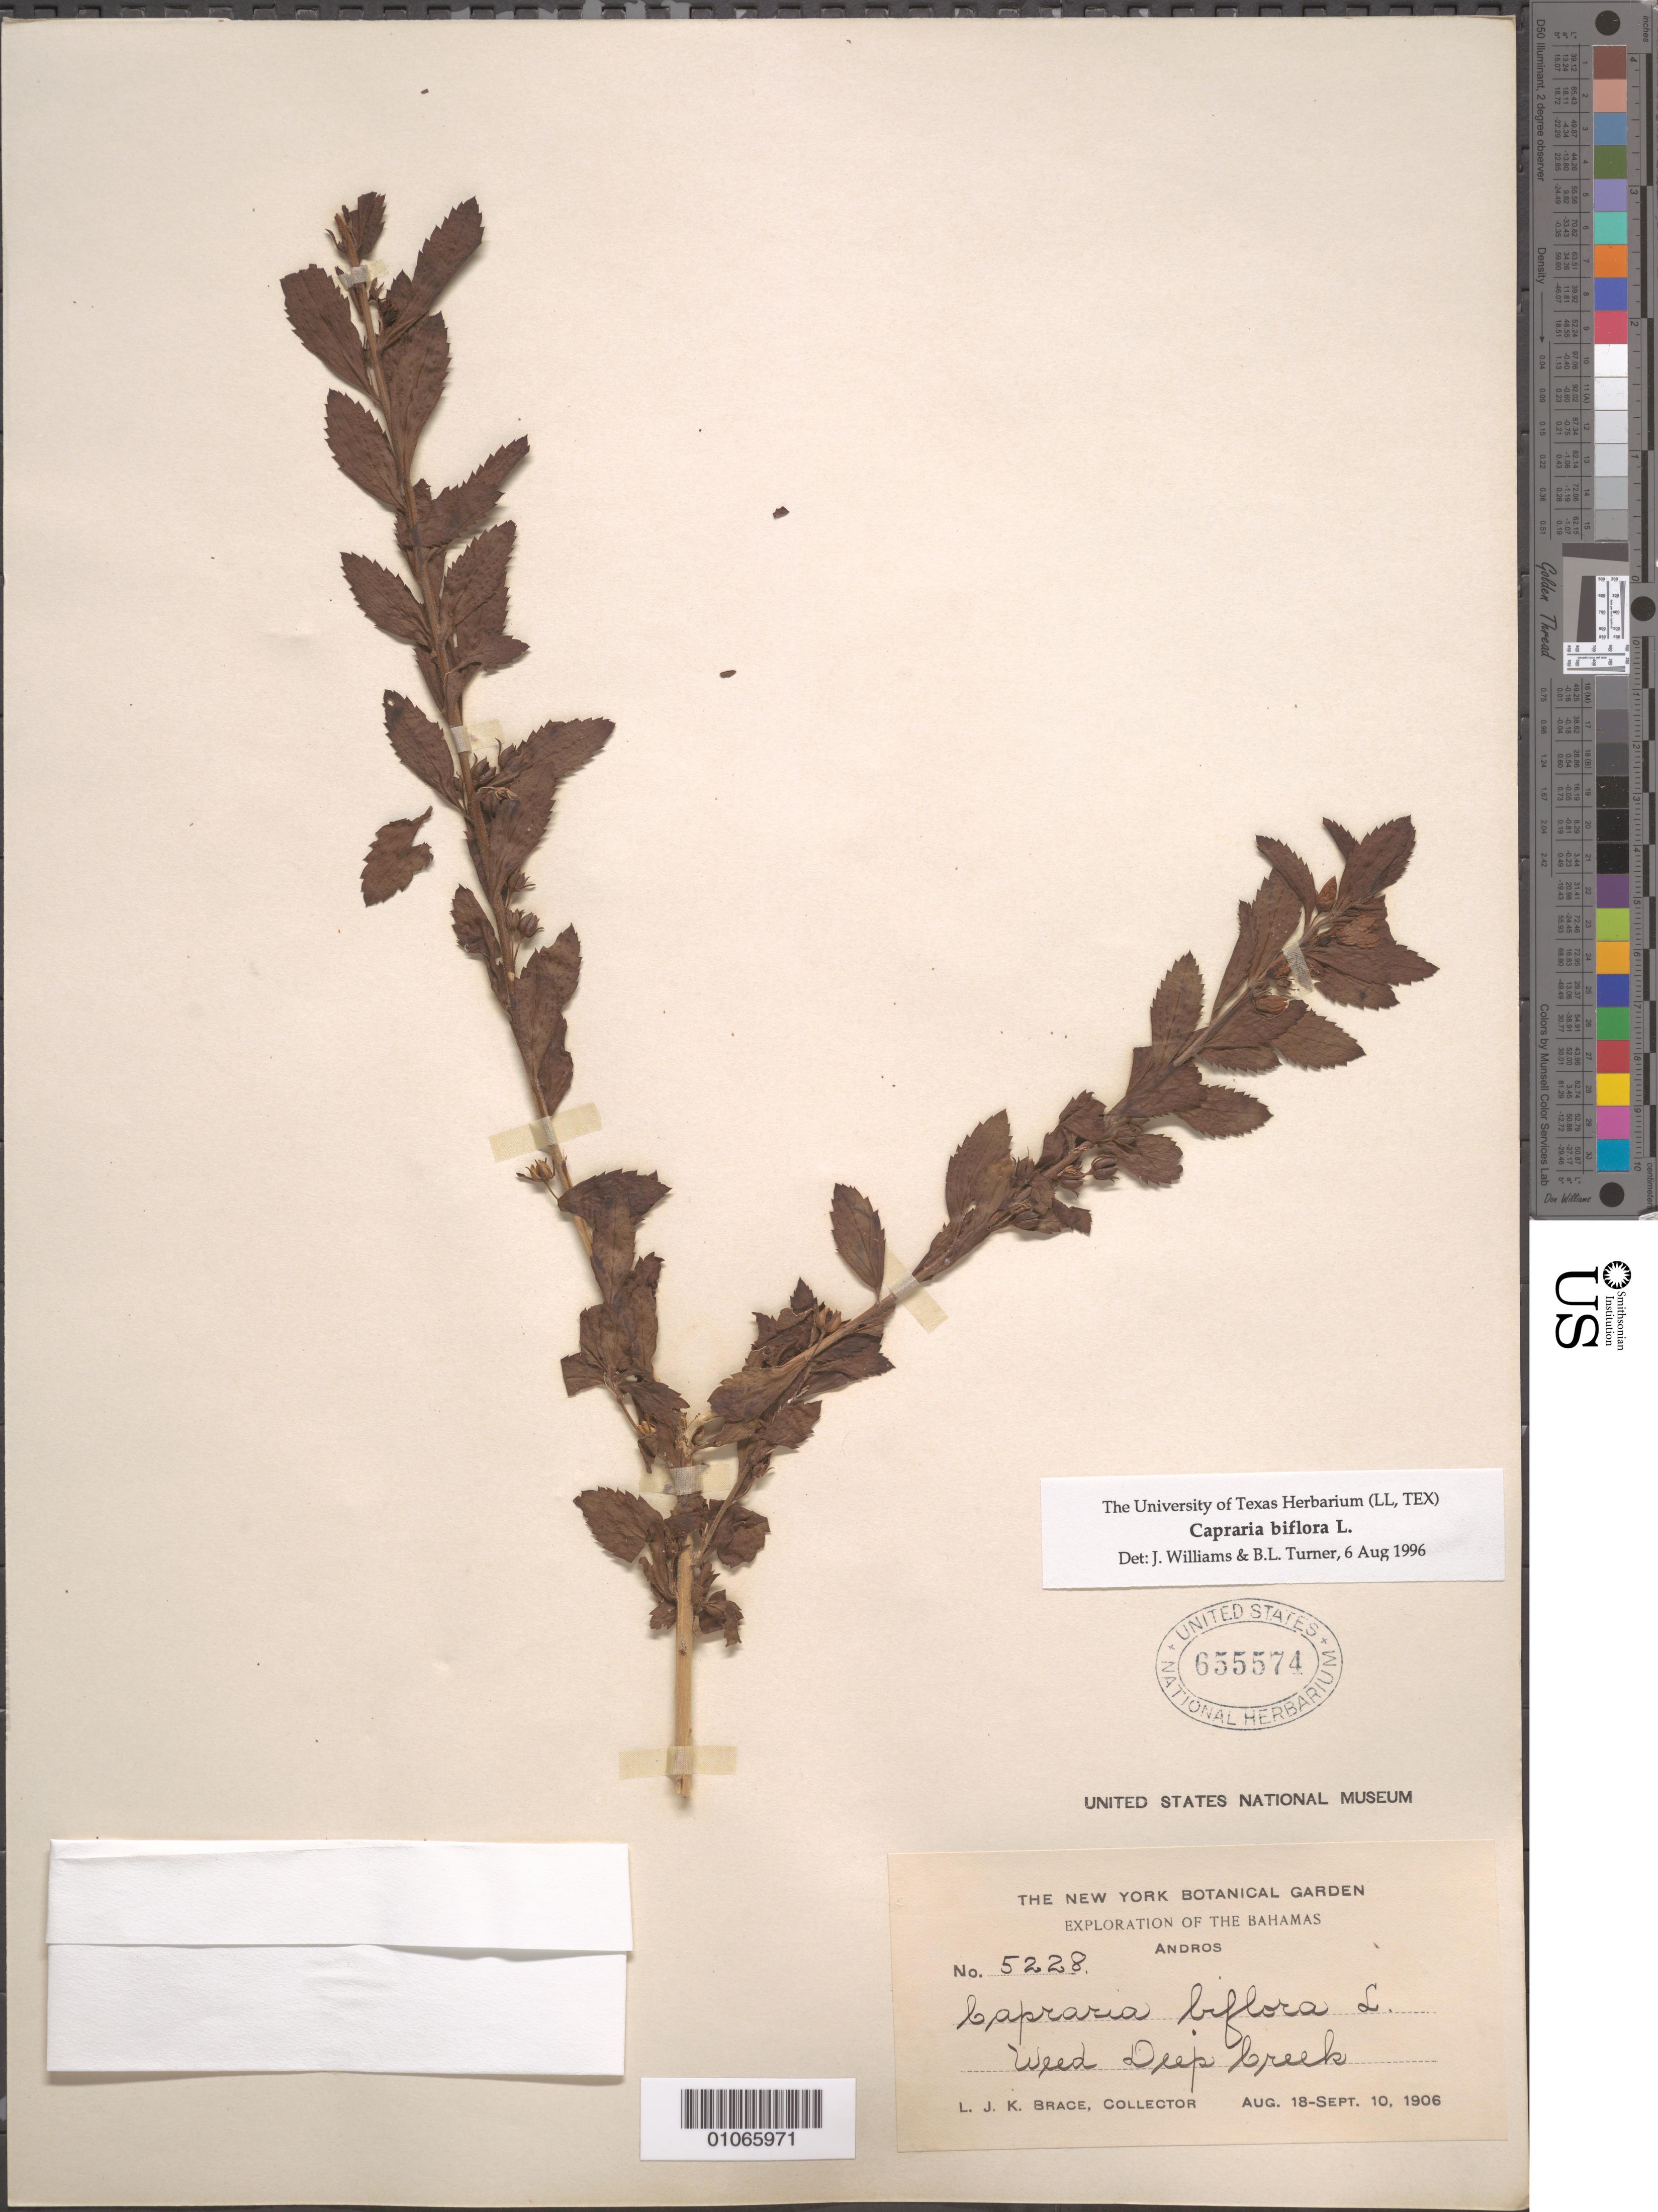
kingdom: Plantae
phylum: Tracheophyta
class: Magnoliopsida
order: Lamiales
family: Scrophulariaceae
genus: Capraria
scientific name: Capraria biflora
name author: L.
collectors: L. J. K. Brace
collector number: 5228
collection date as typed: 18 Aug 1906 to 10 Sep 1906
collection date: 1906-08-18/1906-09-10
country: Bahamas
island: Andros I.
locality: Deep Creek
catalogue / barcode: US 655574